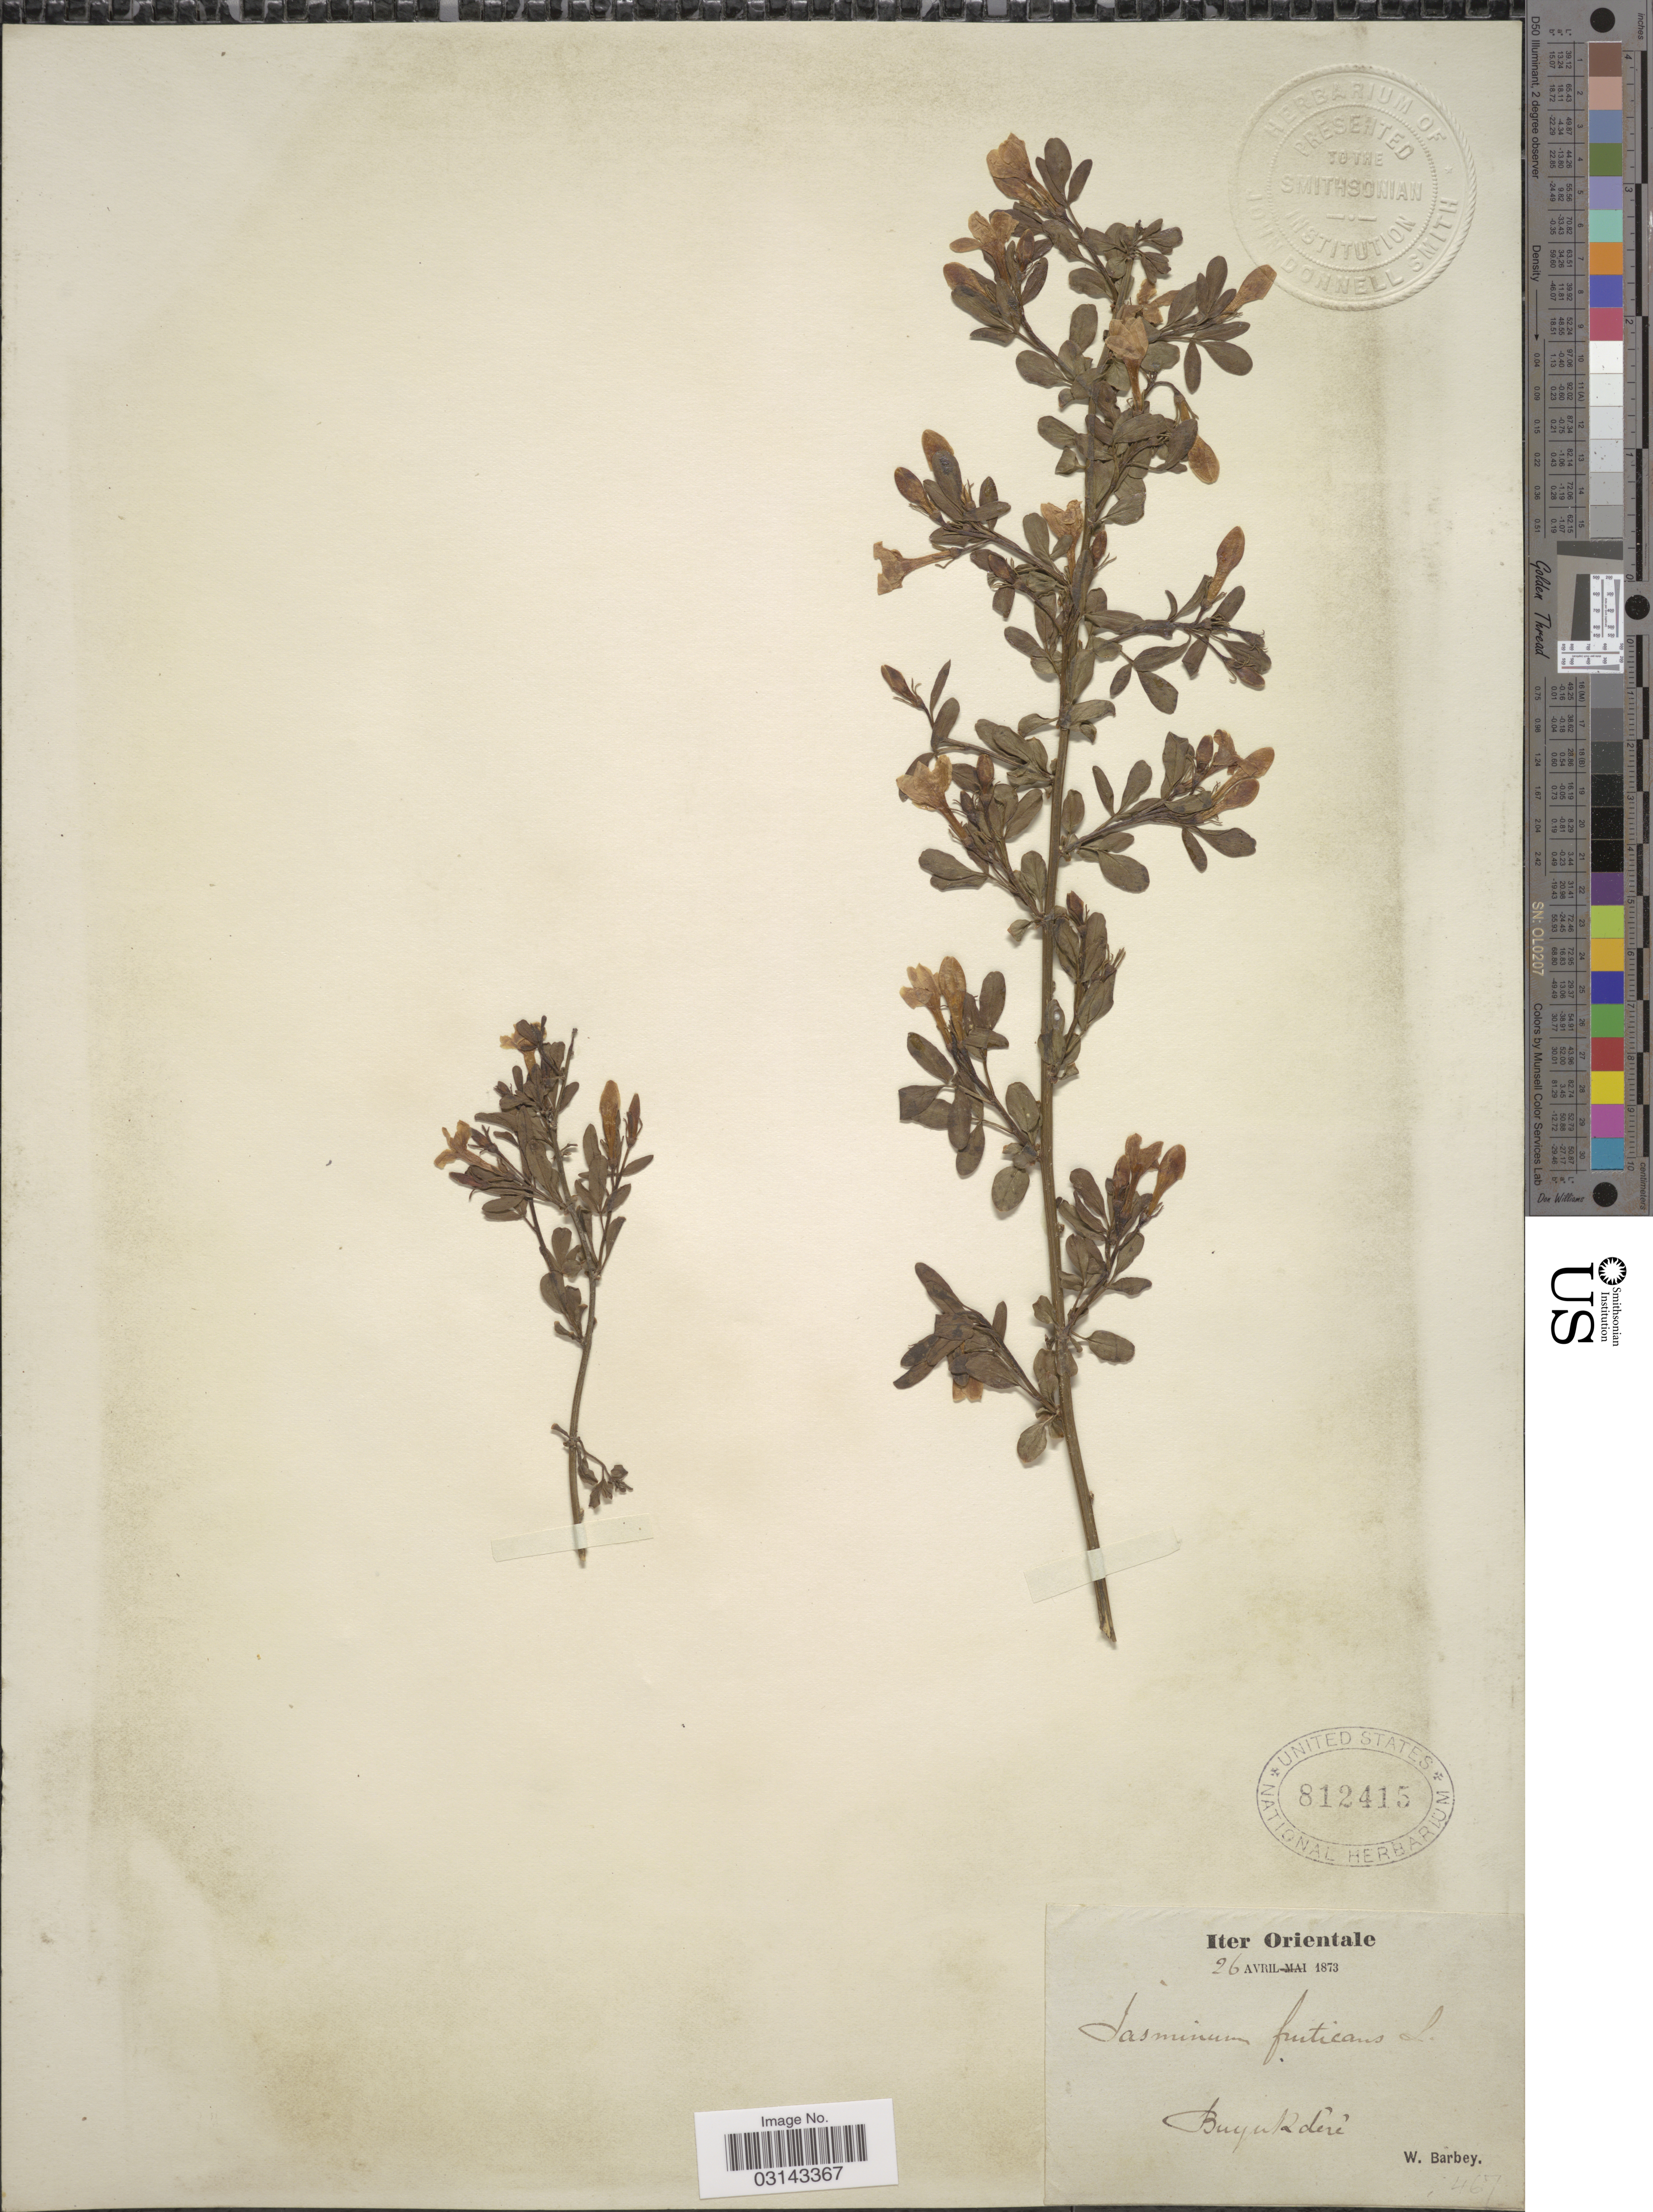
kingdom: Plantae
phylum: Tracheophyta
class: Magnoliopsida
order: Lamiales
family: Oleaceae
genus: Jasminum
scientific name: Jasminum fruticans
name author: L.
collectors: W. Barbey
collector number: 467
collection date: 1873-04-26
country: Turkey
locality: Orientale. Buyukdéré.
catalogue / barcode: US 812415